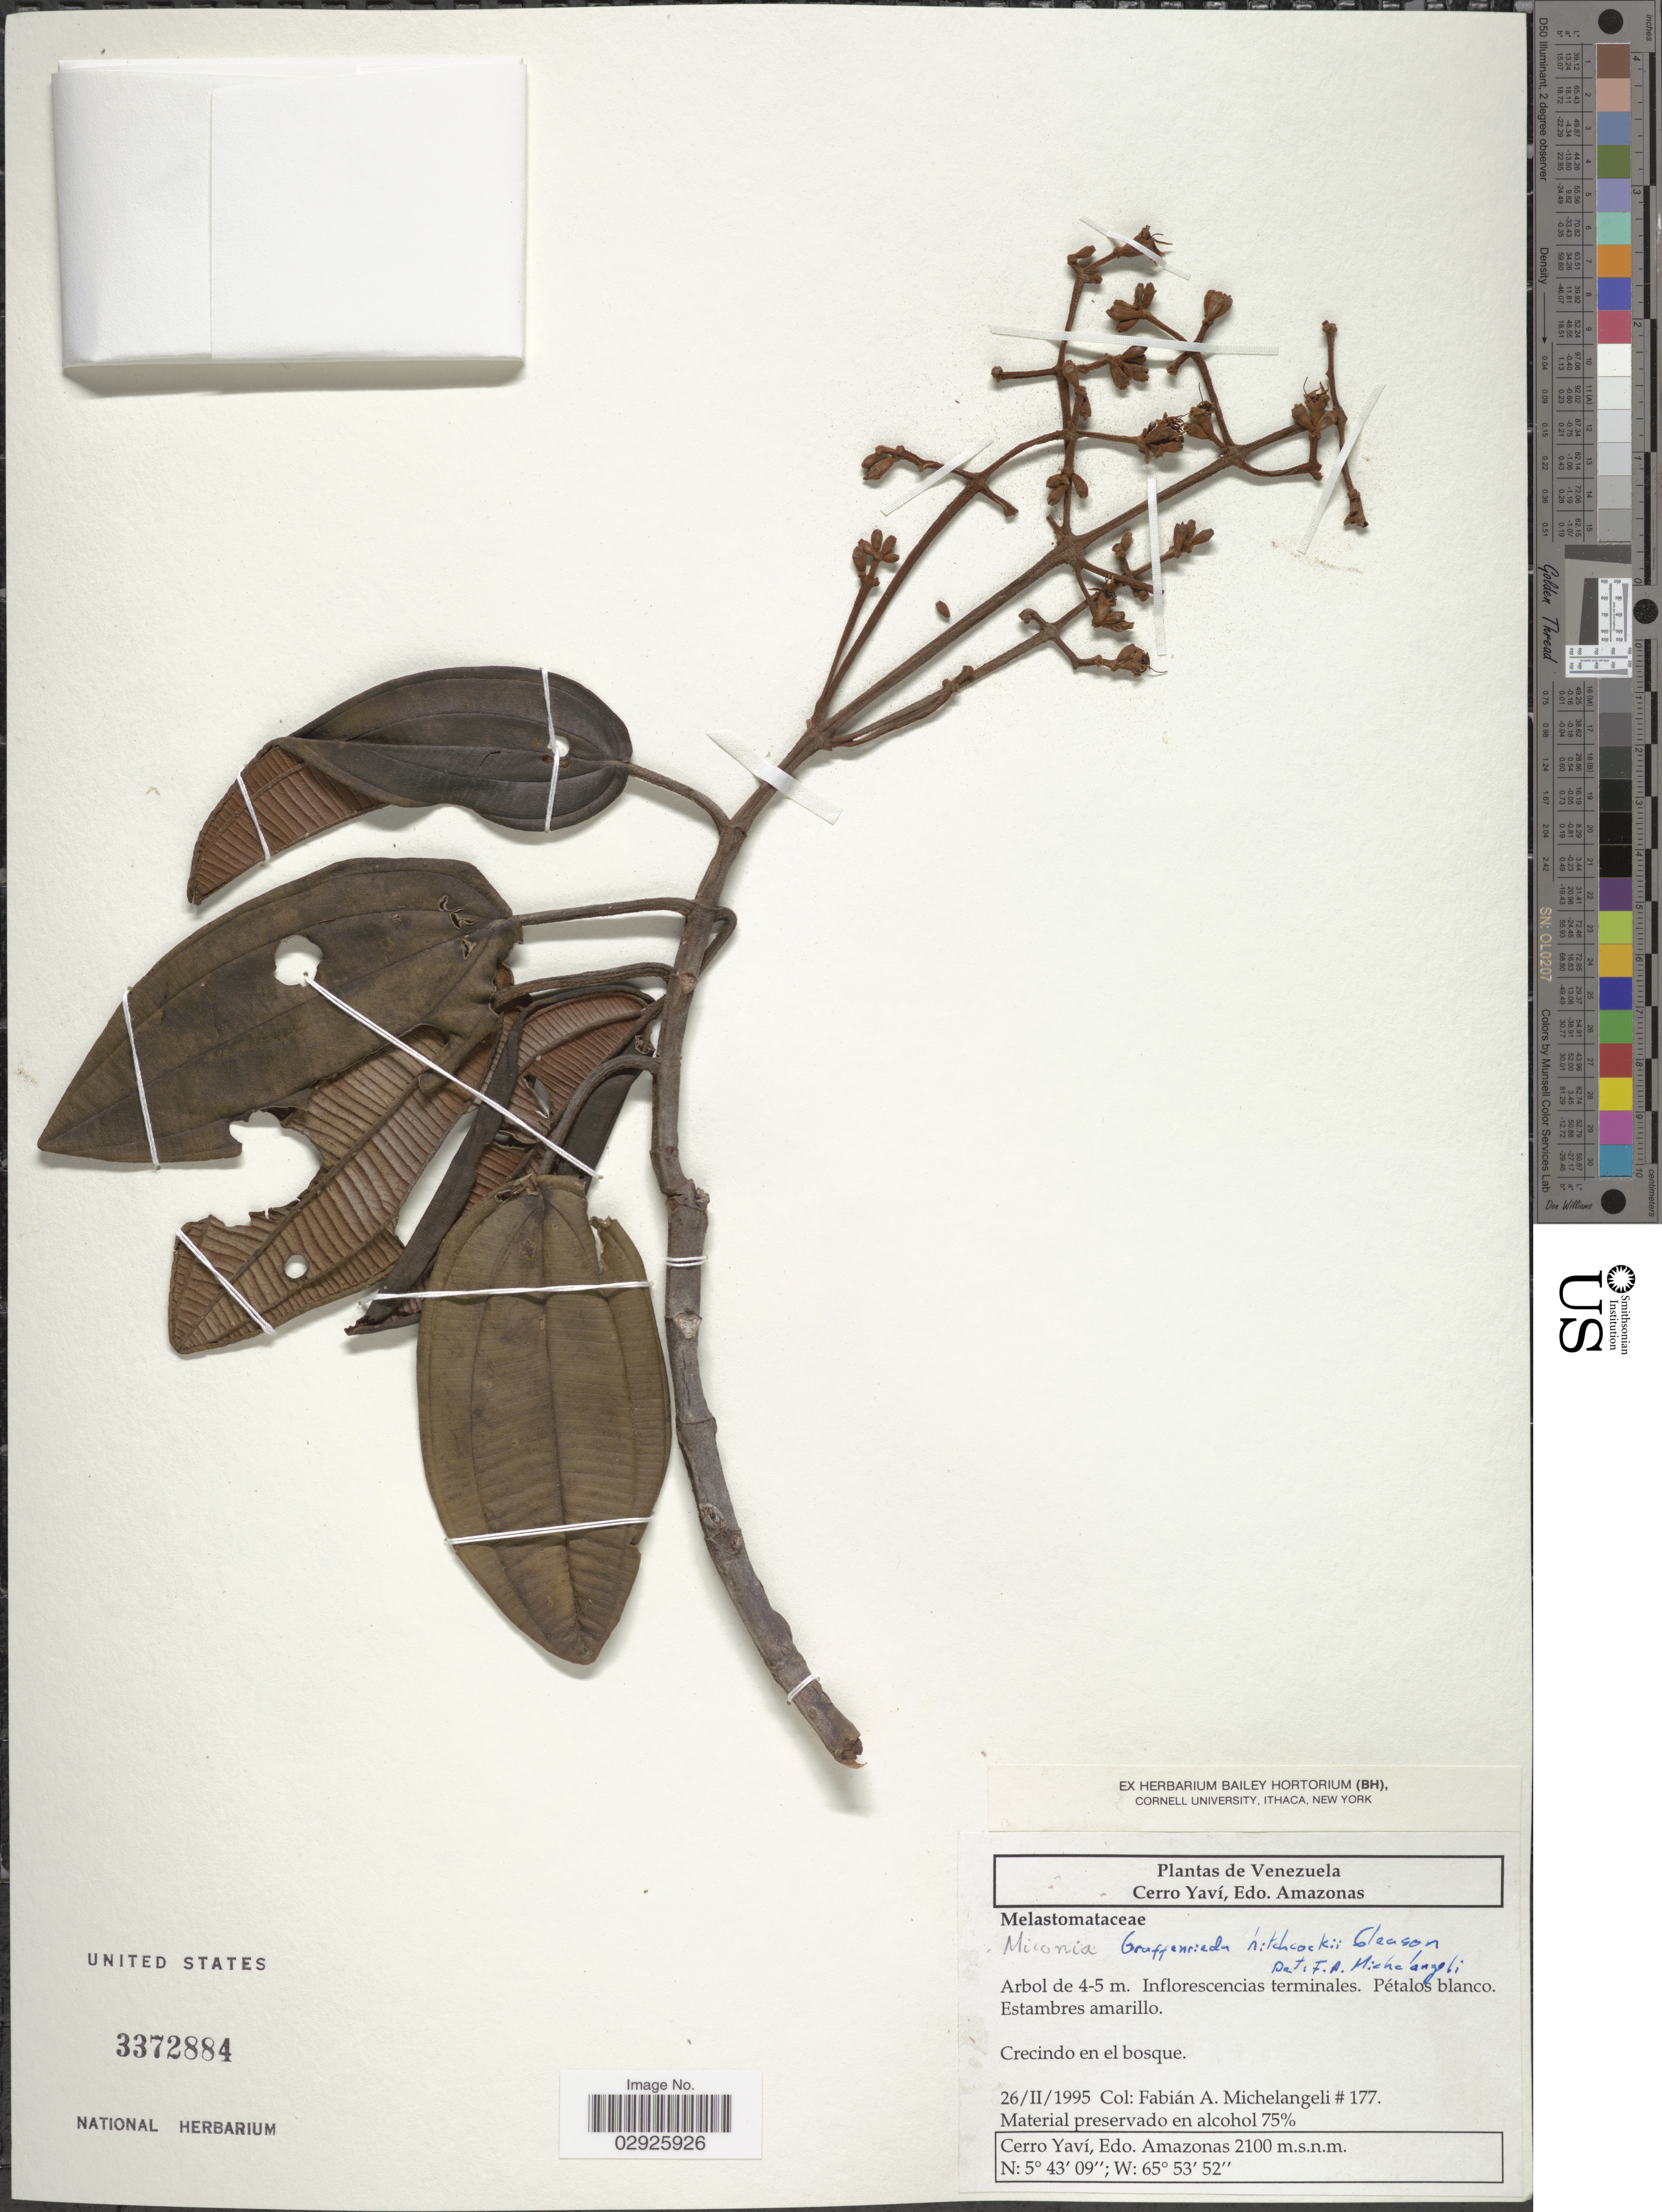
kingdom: Plantae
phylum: Tracheophyta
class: Magnoliopsida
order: Myrtales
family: Melastomataceae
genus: Graffenrieda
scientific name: Graffenrieda hitchcockii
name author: Gleason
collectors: F. A. Michelangeli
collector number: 177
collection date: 1995-02-26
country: Venezuela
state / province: Amazonas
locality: Cerro Yaví. Crecindo en el bosque.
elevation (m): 2100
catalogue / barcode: US 3372884